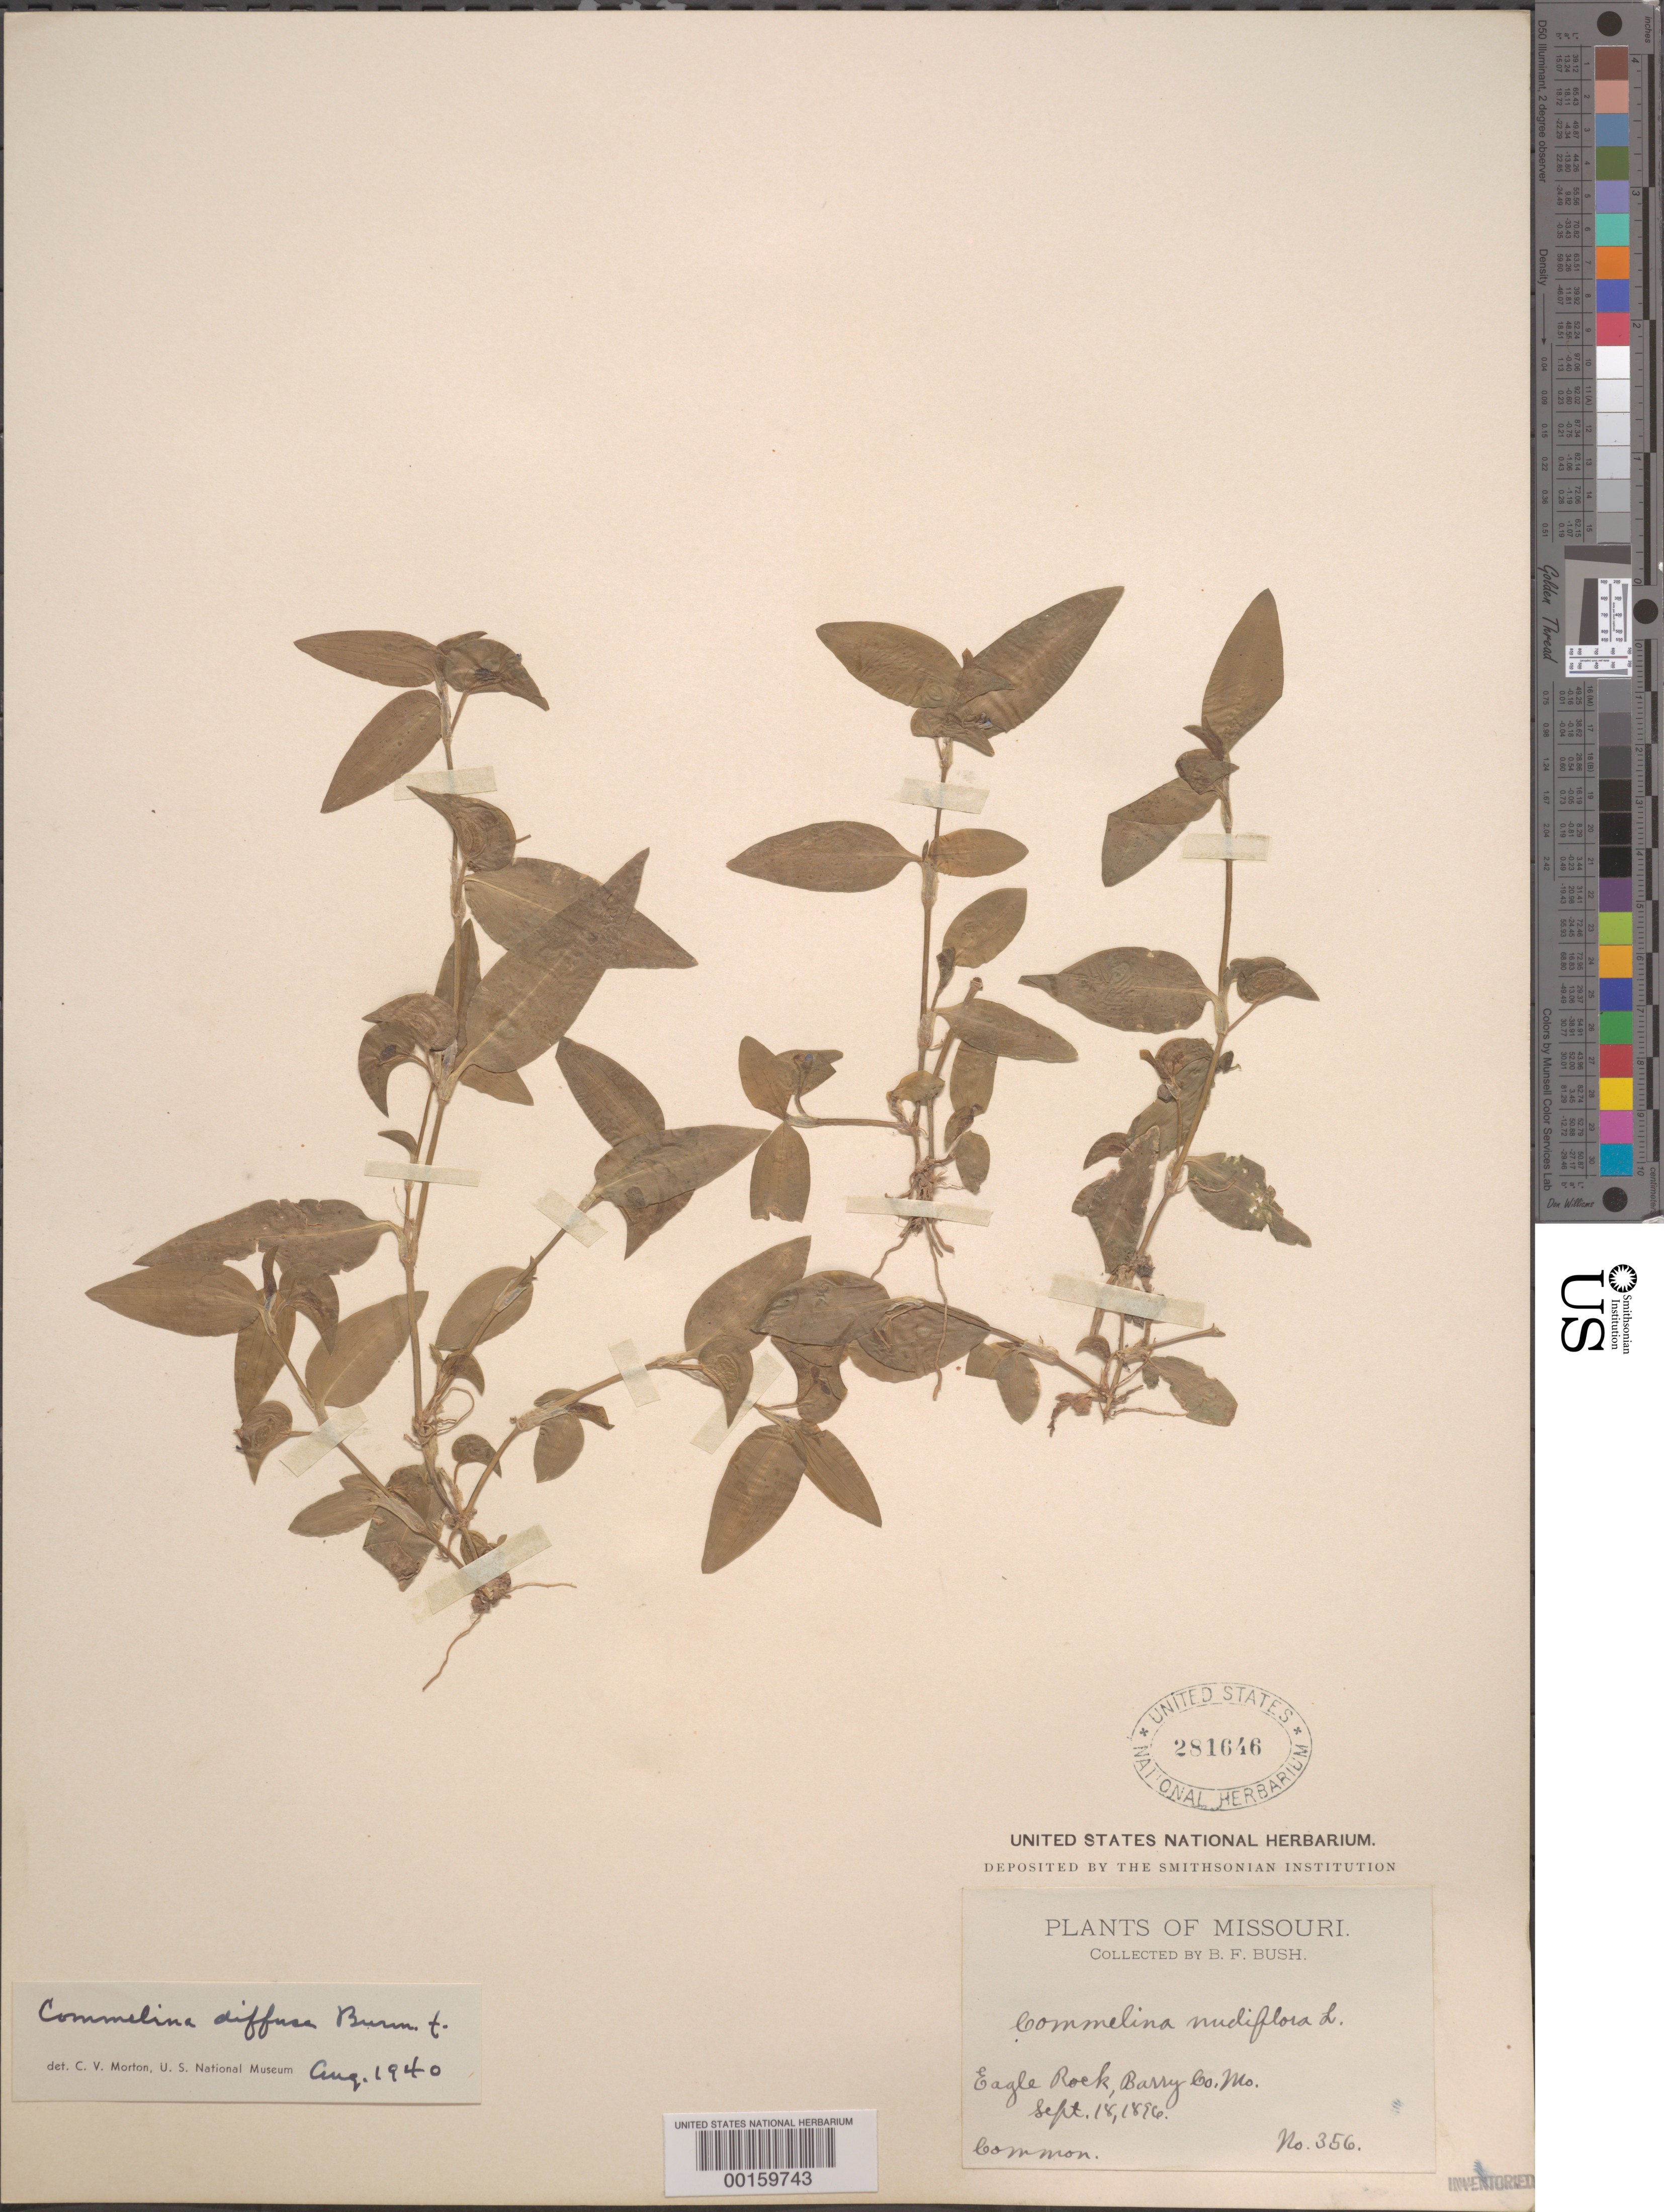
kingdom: Plantae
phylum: Tracheophyta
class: Liliopsida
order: Commelinales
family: Commelinaceae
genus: Commelina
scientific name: Commelina diffusa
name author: Burm. f.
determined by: Morton, C. V.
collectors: B. F. Bush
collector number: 356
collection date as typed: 18 Sep 1896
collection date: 1896-09-18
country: United States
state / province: Missouri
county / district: Barry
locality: Eagle rock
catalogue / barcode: US 281646